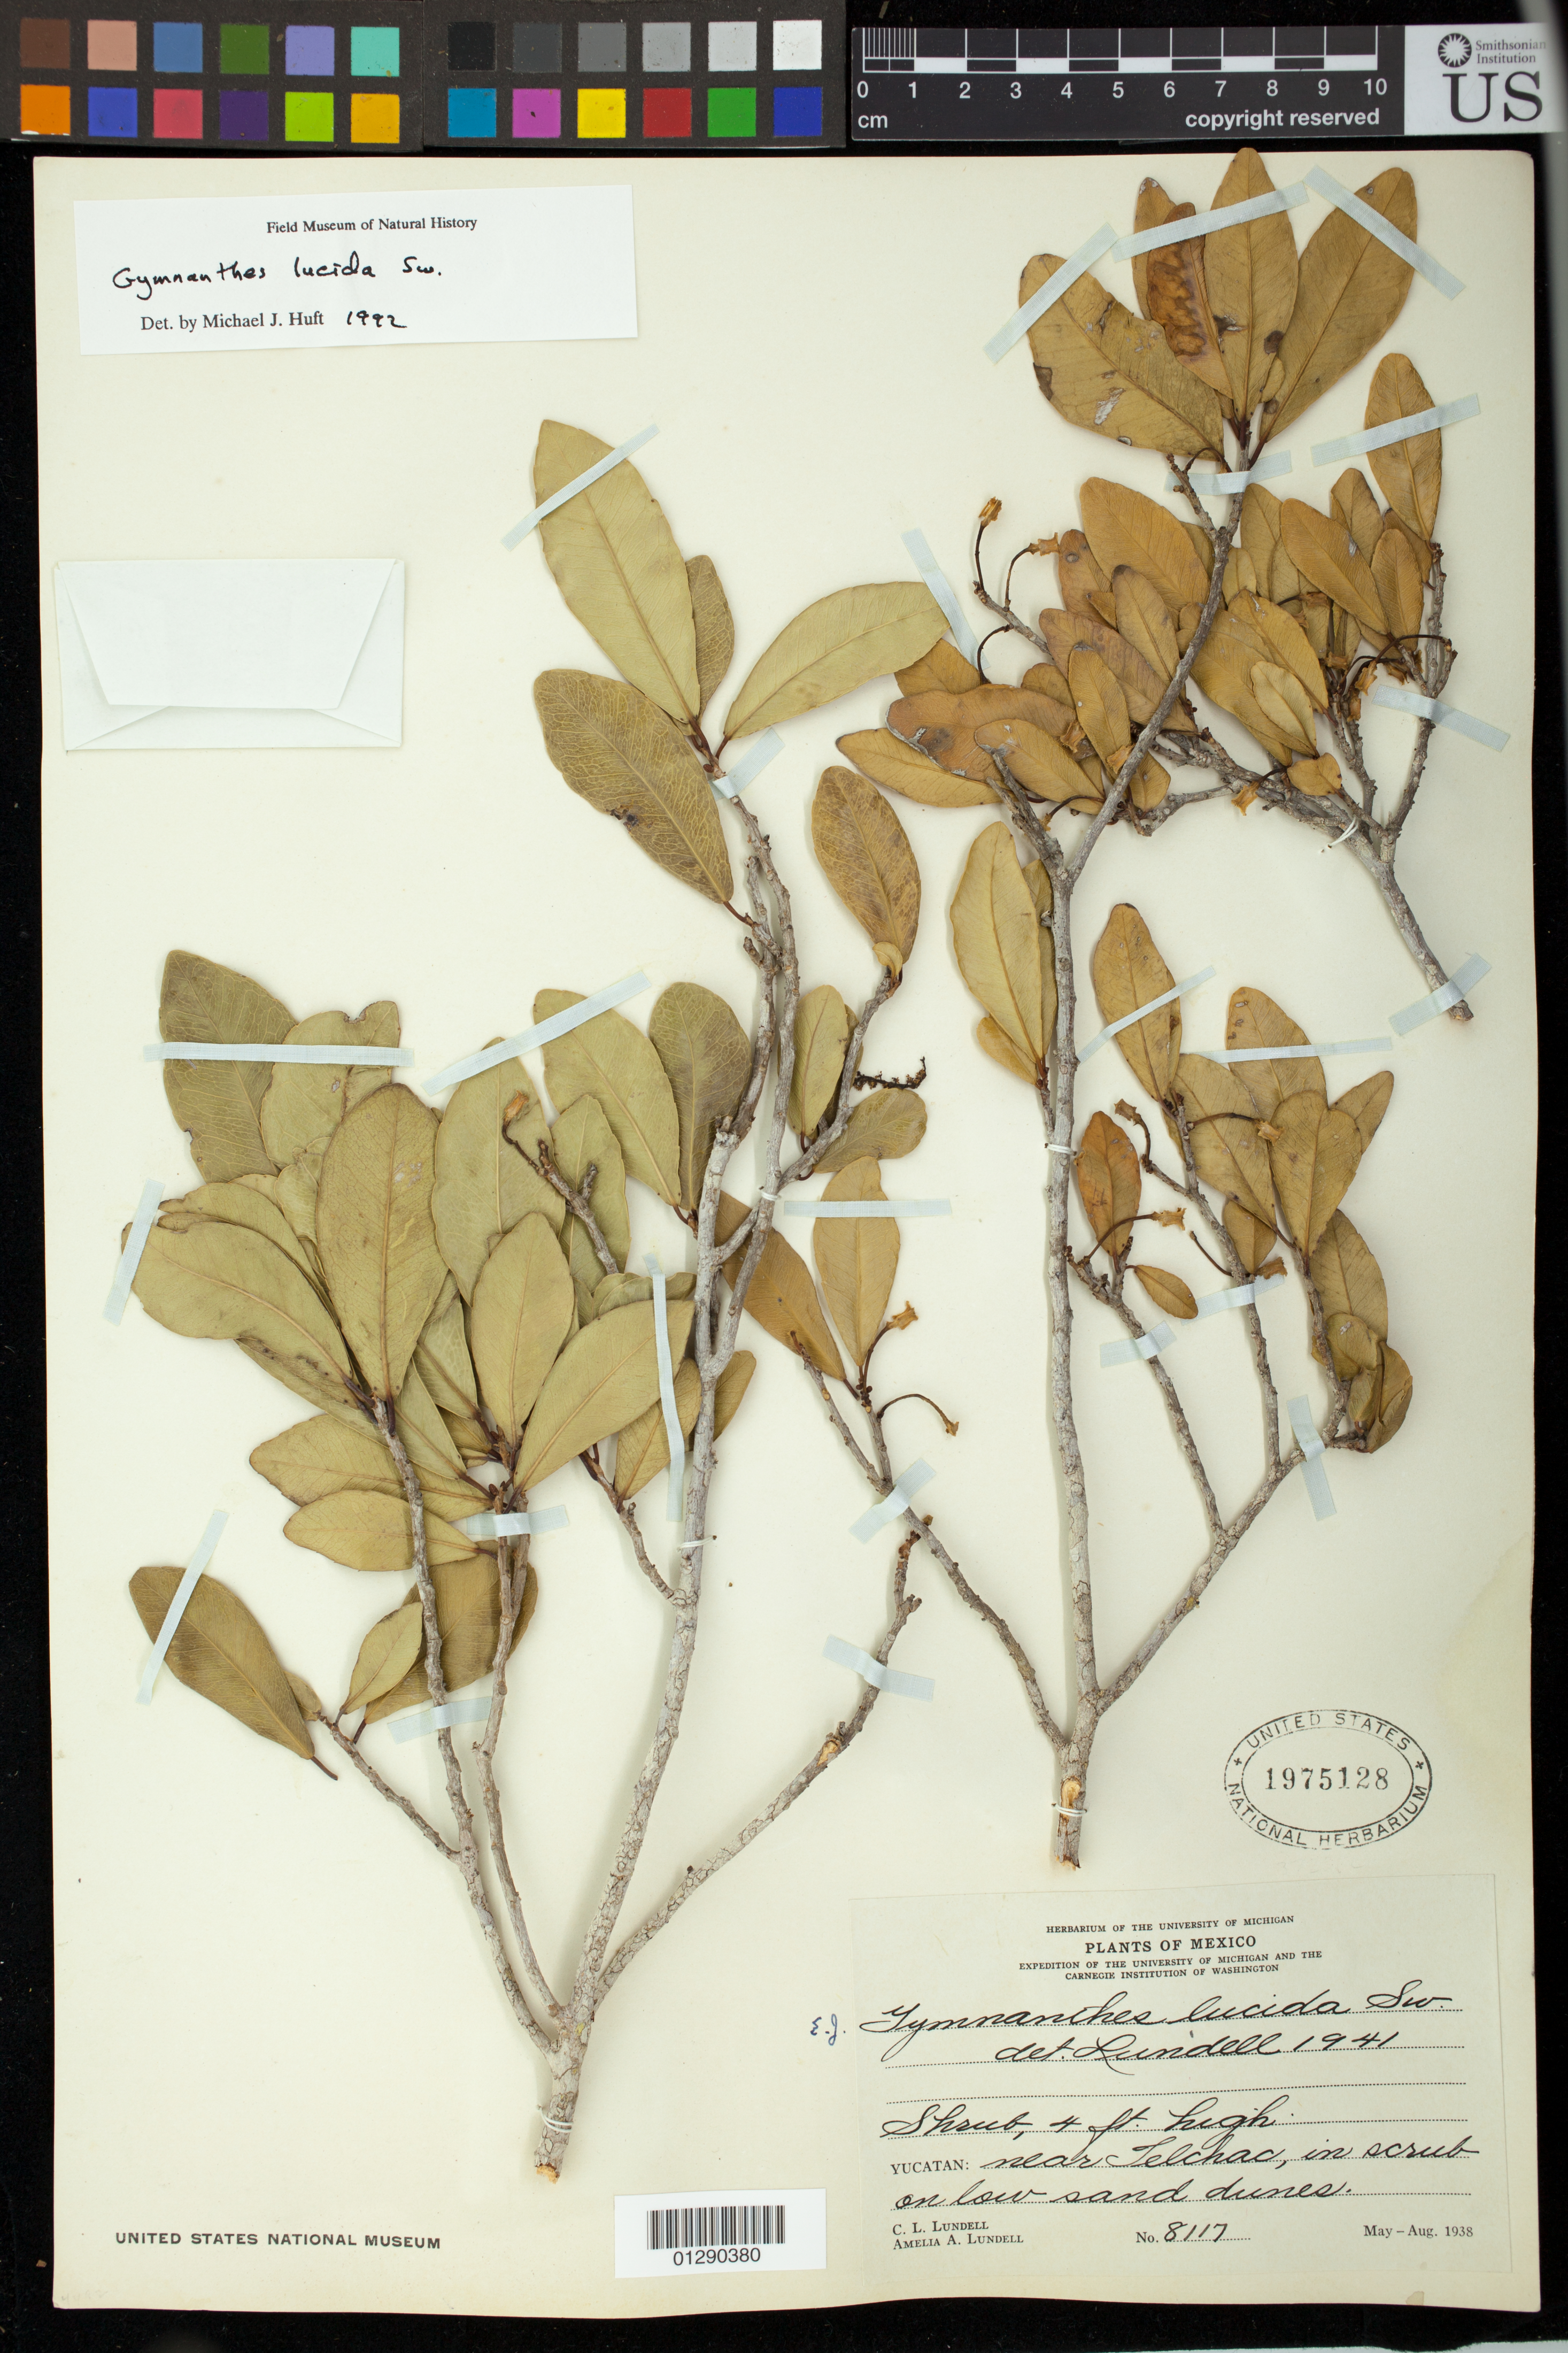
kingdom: Plantae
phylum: Tracheophyta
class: Magnoliopsida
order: Malpighiales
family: Euphorbiaceae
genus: Gymnanthes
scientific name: Gymnanthes lucida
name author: Sw.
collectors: C. L. Lundell & A. A. Lundell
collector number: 8117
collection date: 1938-05/1938-08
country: Mexico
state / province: Yucatan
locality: near Telchac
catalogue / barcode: US 1975128